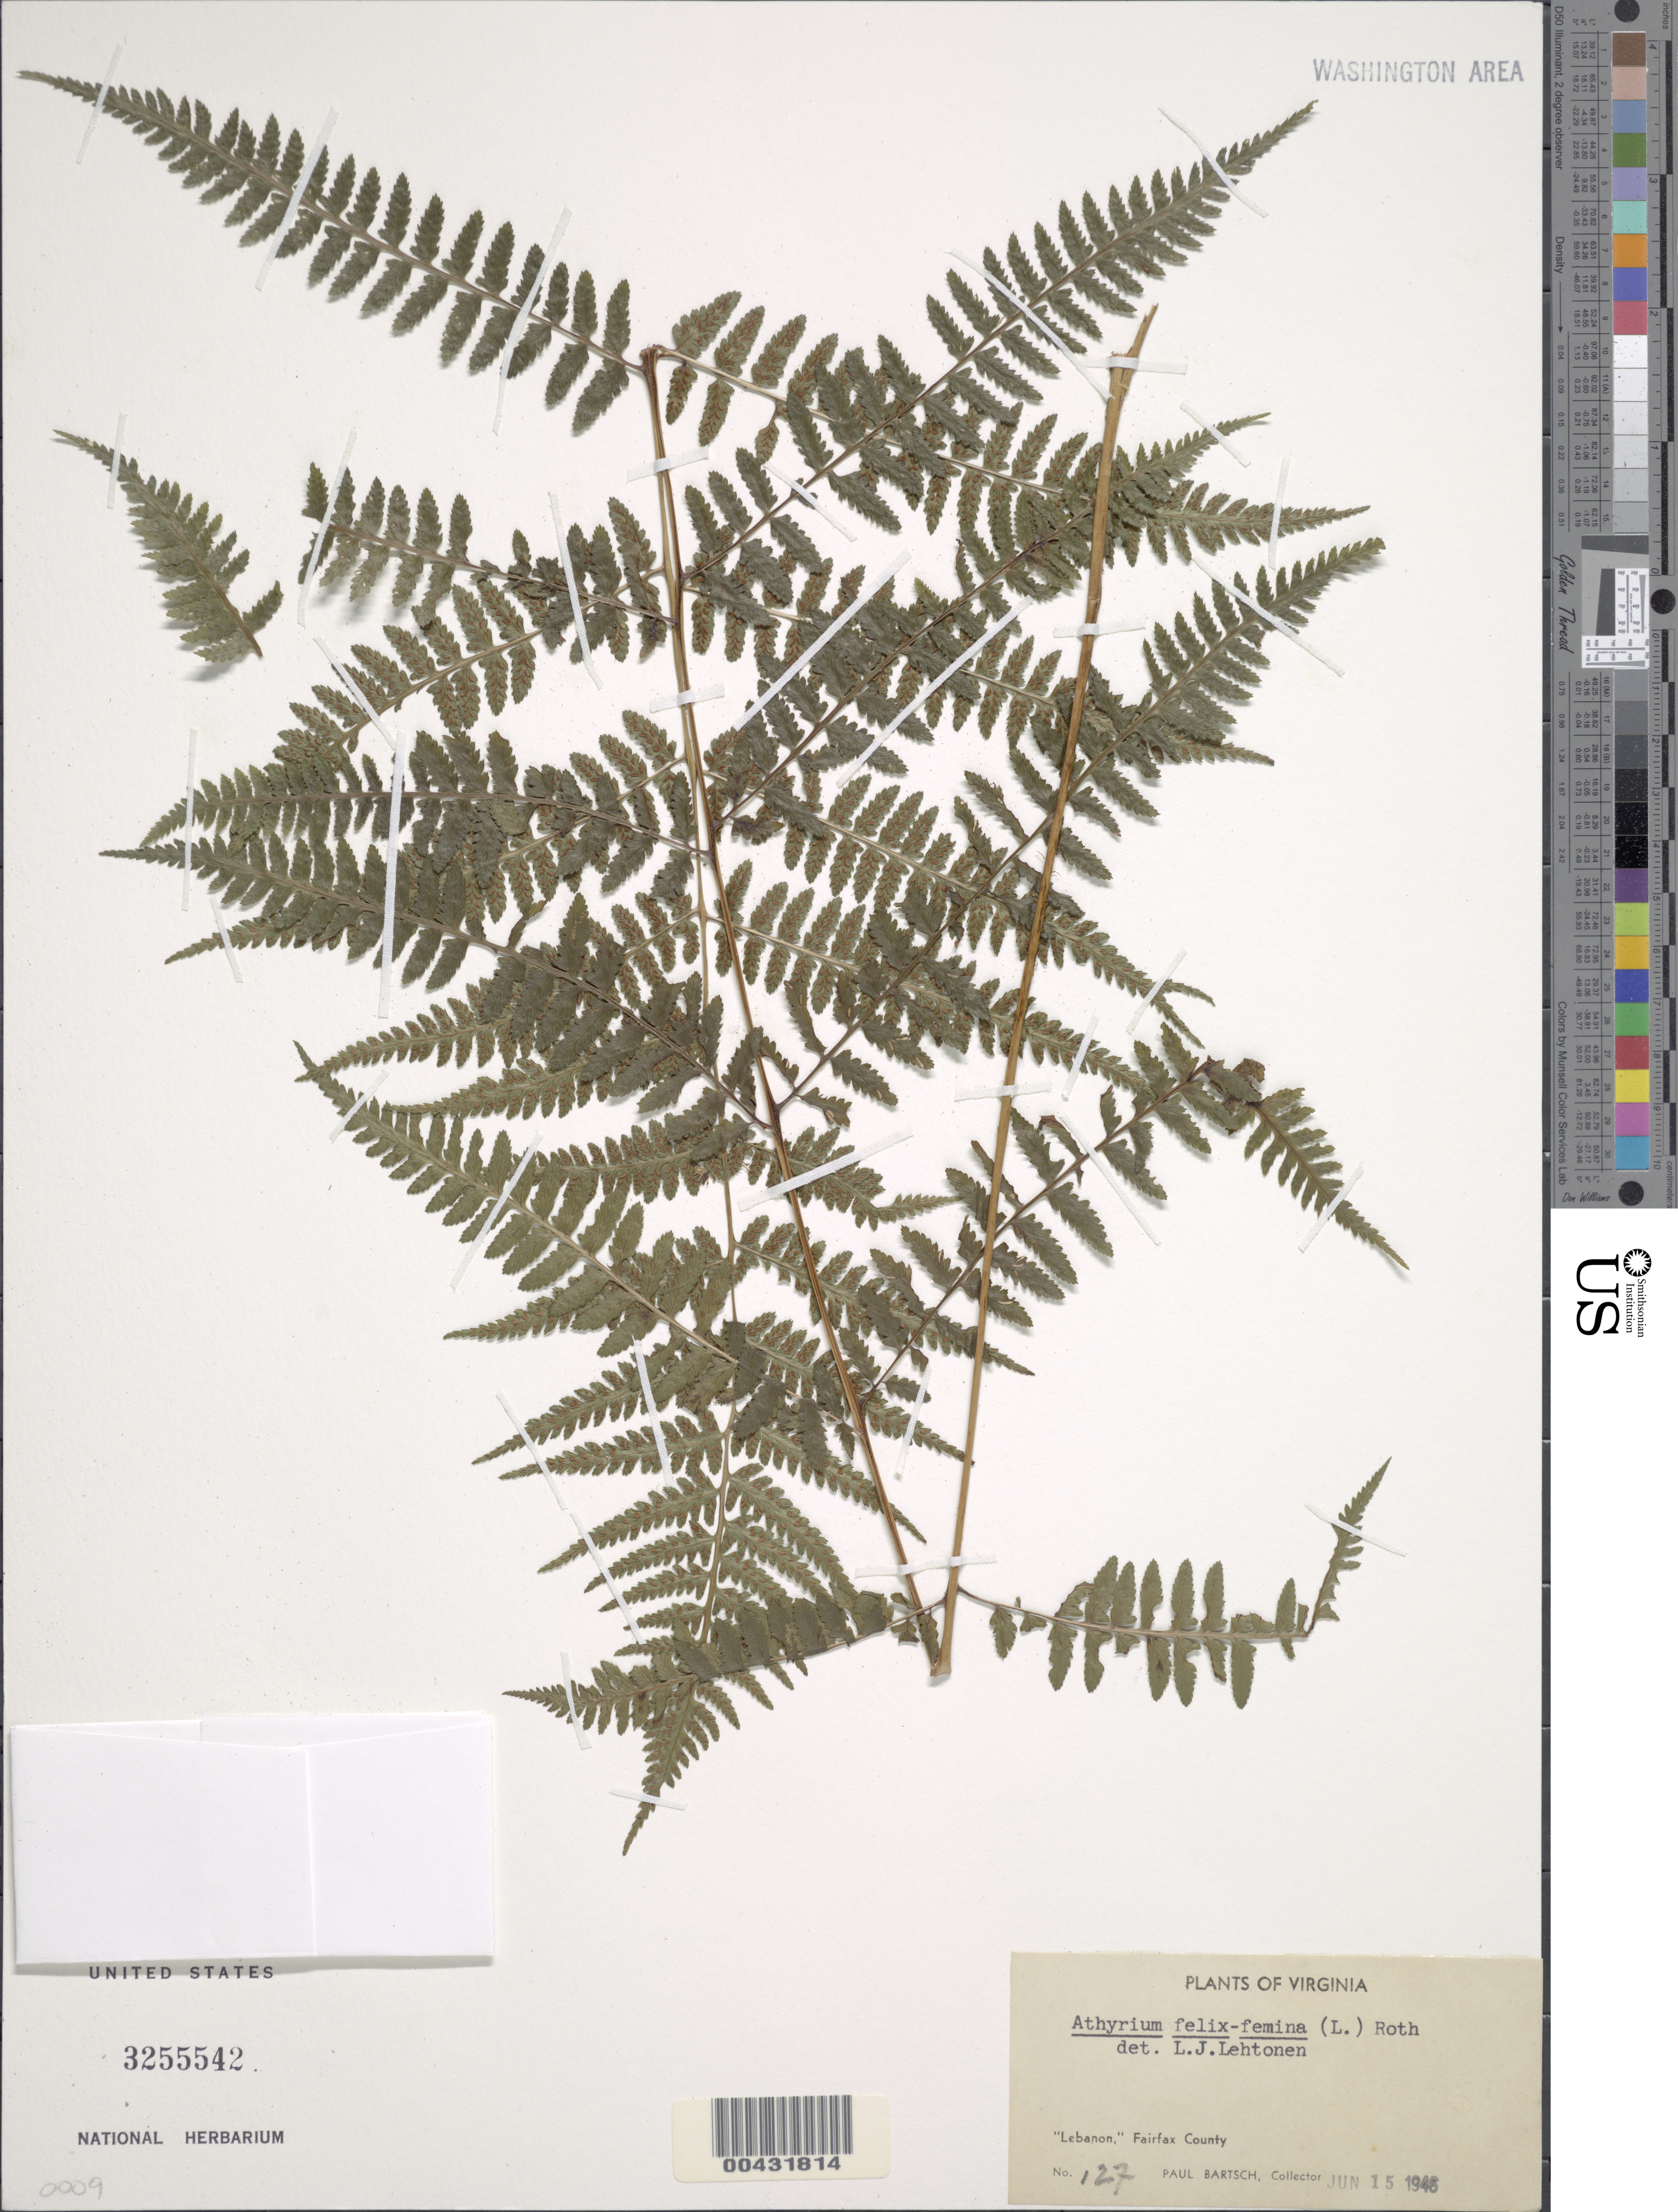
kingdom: Plantae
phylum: Tracheophyta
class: Polypodiopsida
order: Polypodiales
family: Athyriaceae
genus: Athyrium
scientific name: Athyrium filix-femina var. asplenioides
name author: (Michx.) Farw.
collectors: P. Bartsch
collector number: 127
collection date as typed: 15 Jun 1946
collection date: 1946-06-15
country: United States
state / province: Virginia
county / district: Fairfax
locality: Lebanon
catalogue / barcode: US 3255542